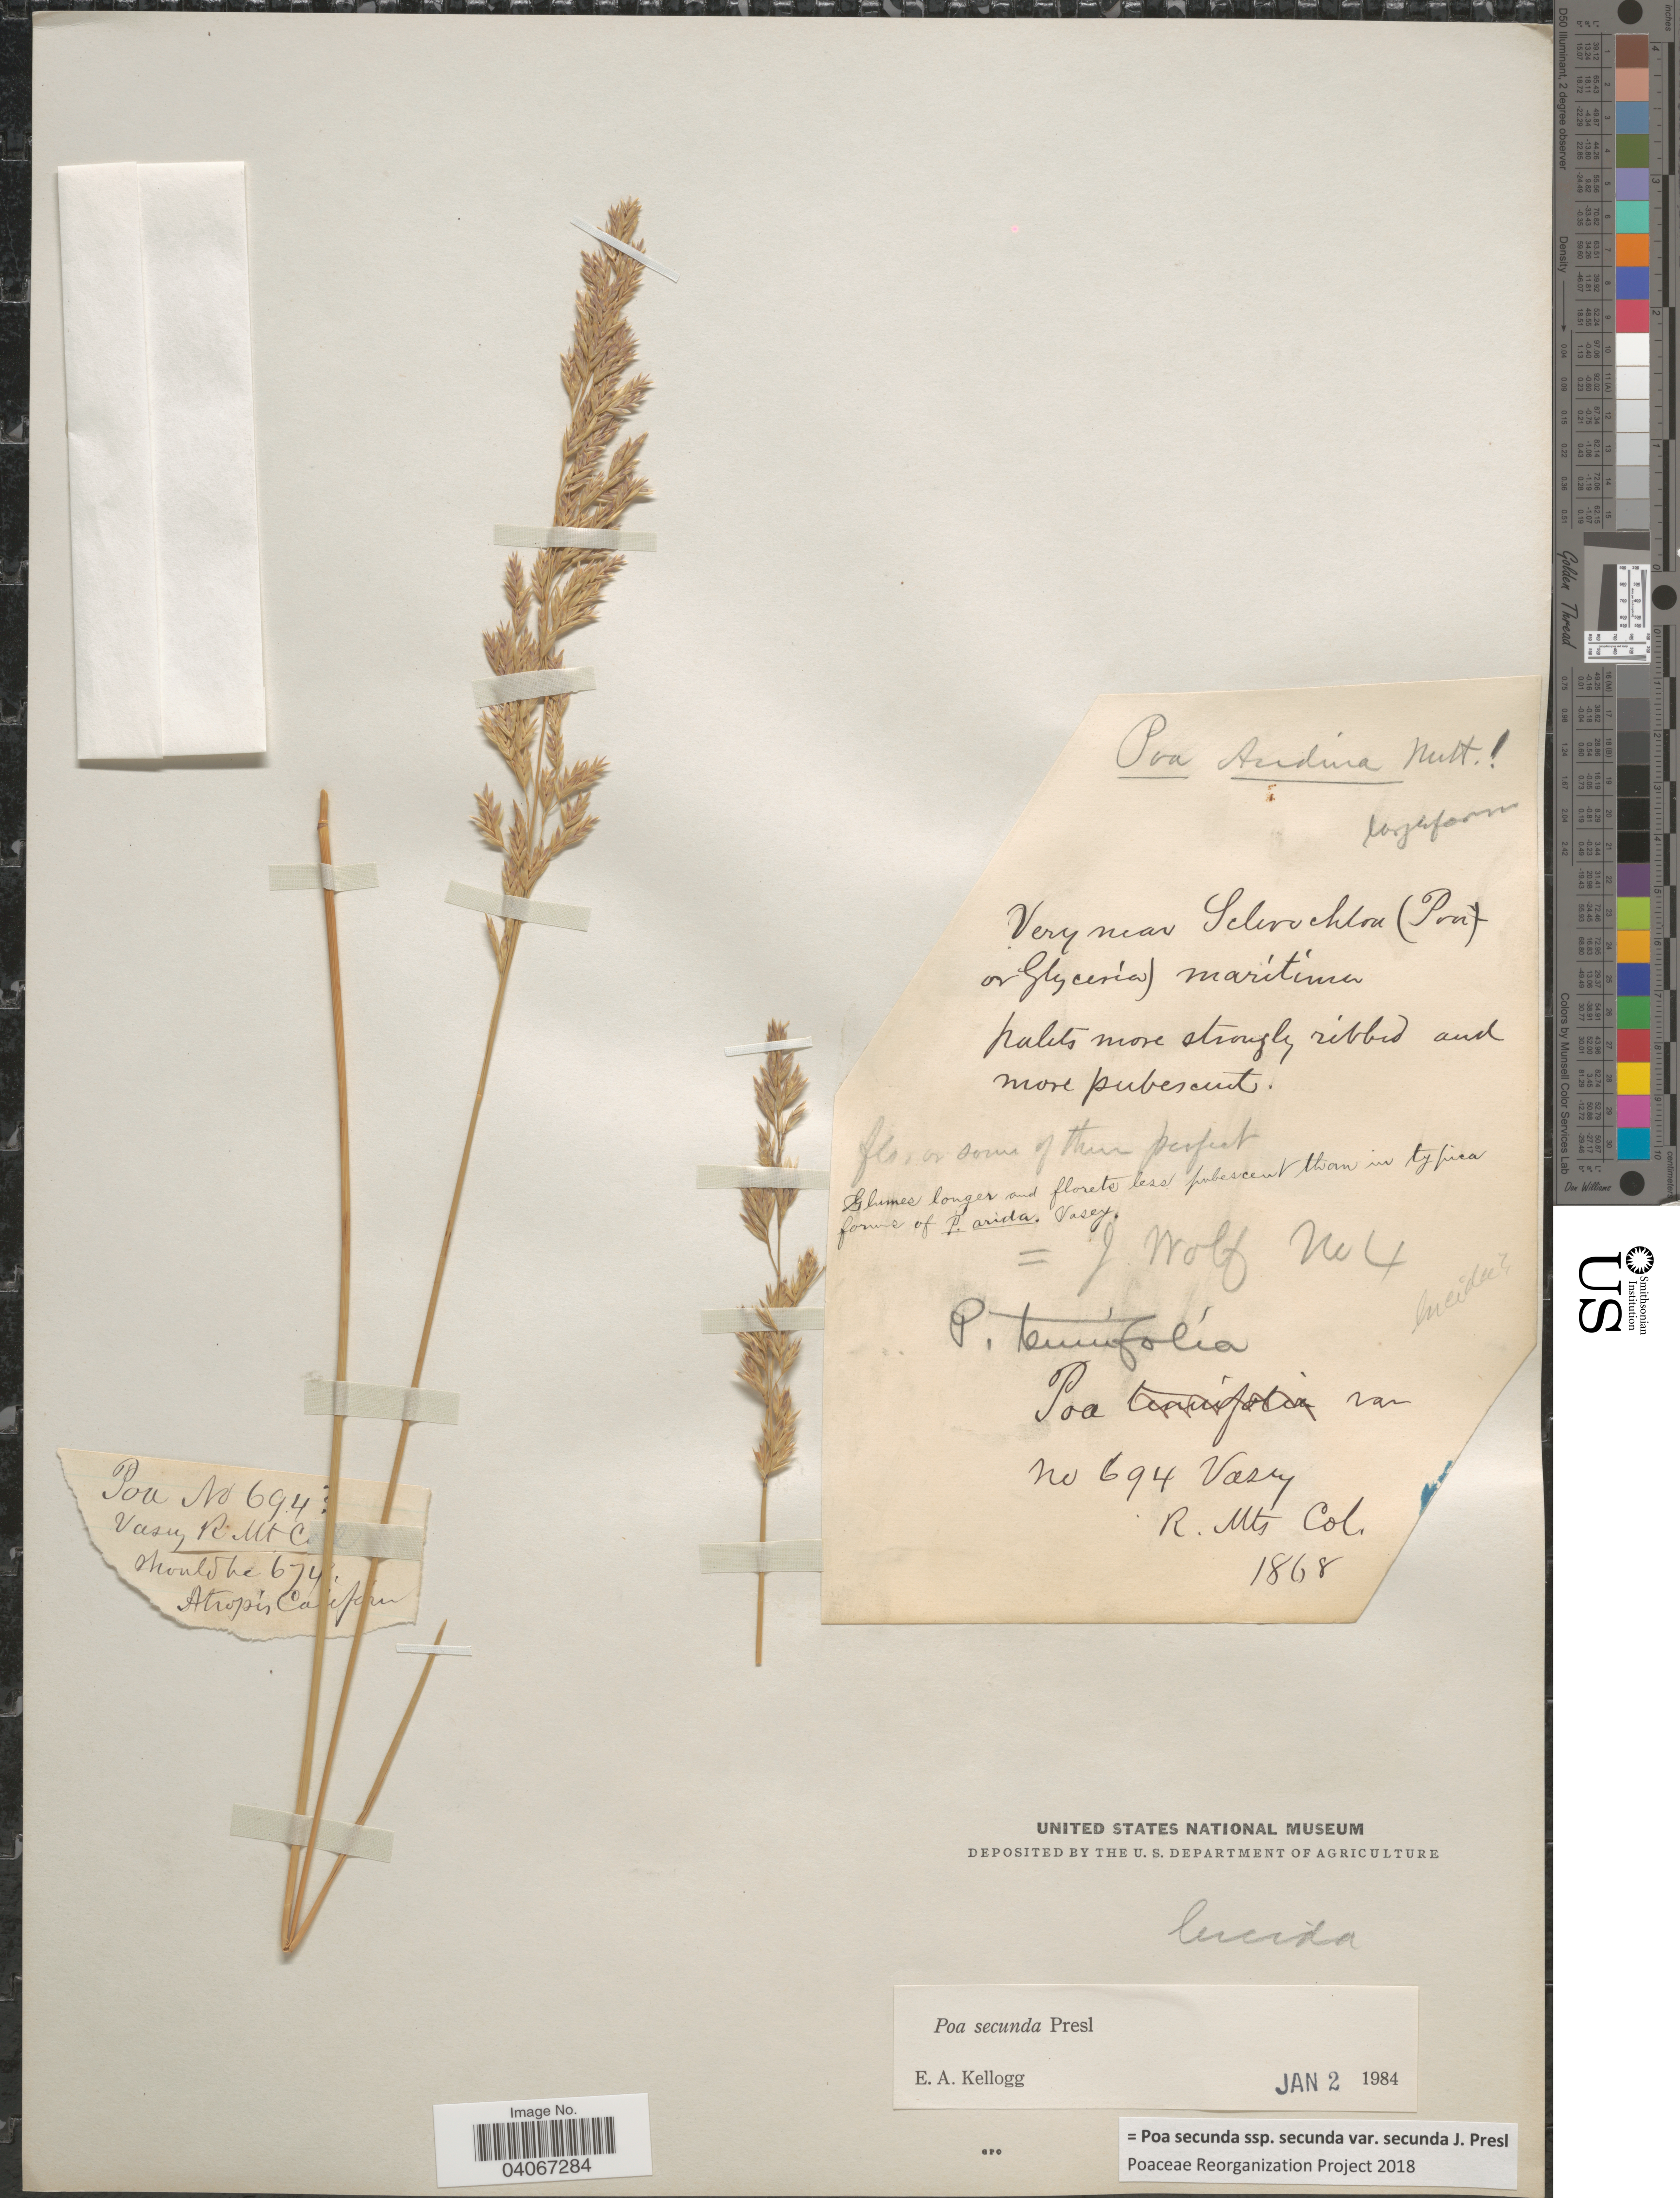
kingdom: Plantae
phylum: Tracheophyta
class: Liliopsida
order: Poales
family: Poaceae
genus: Poa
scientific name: Poa secunda subsp. secunda var. secunda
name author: J. Presl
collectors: Vasey, --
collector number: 694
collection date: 1868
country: United States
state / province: Colorado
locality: R. Mts.